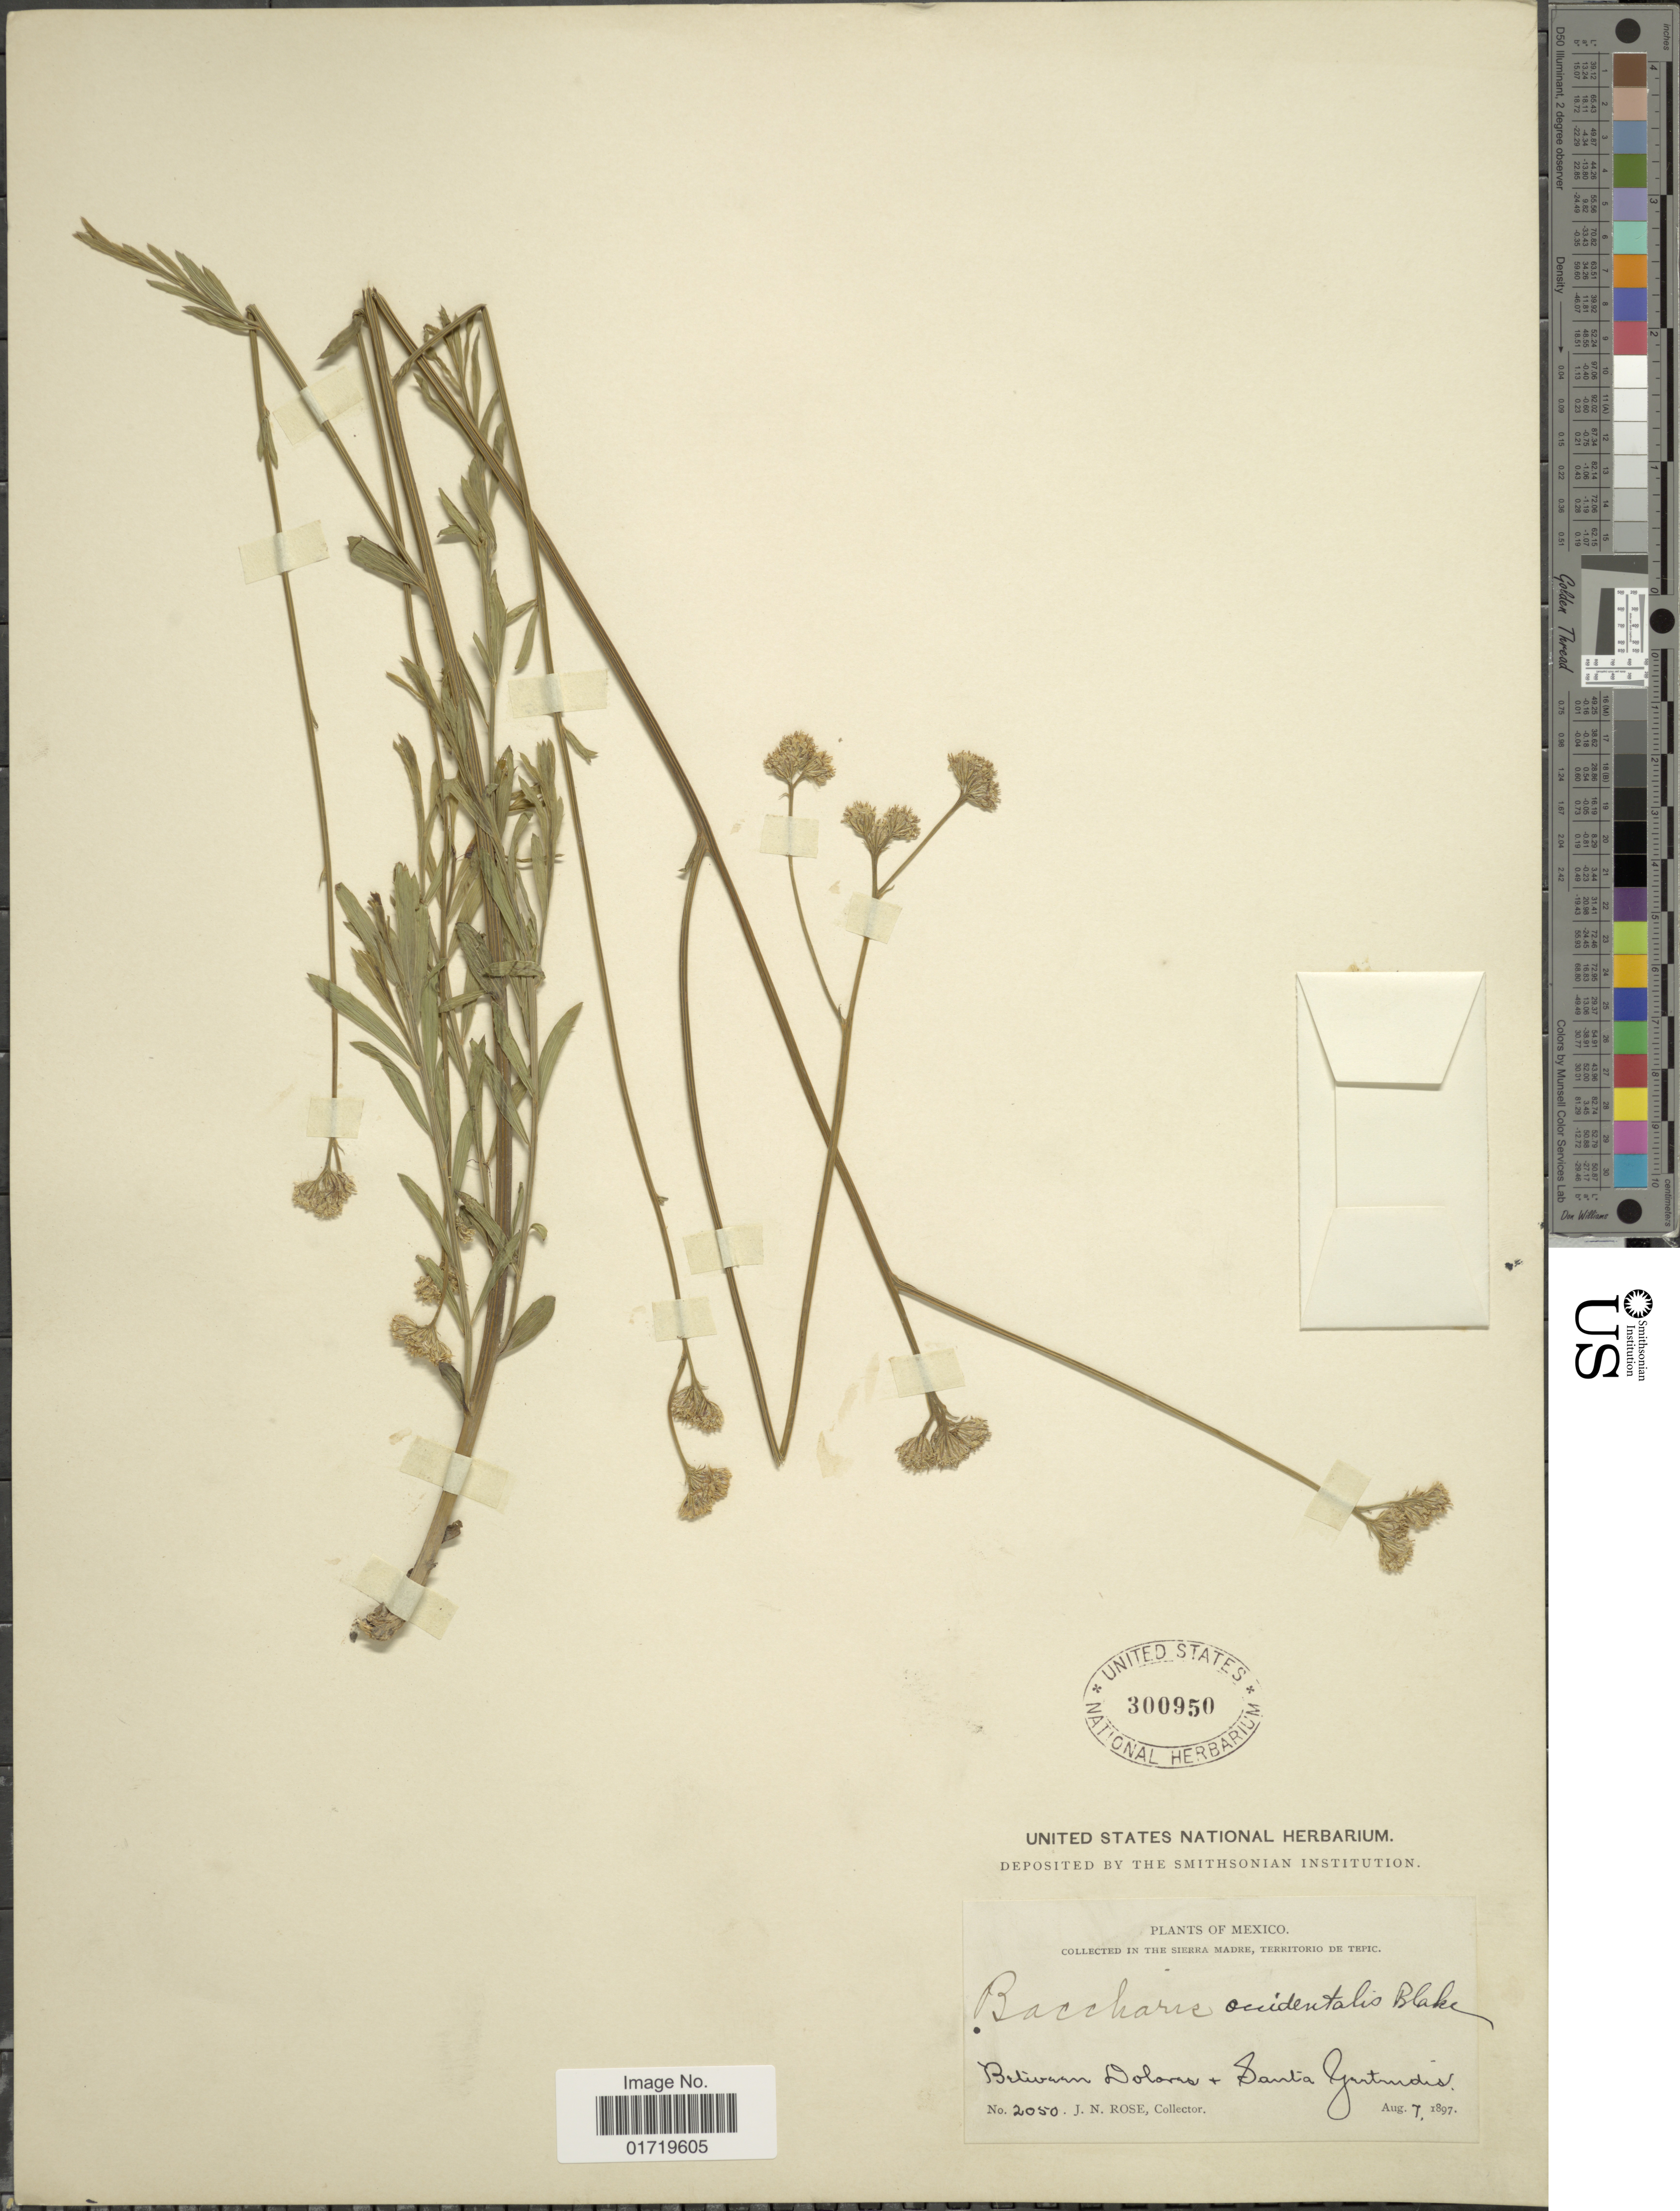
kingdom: Plantae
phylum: Tracheophyta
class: Magnoliopsida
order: Asterales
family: Asteraceae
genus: Baccharis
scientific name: Baccharis occidentalis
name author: S.F. Blake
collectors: J. N. Rose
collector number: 2050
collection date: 1897-08-07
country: Mexico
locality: In the Sierra Madre, Territorio de Tepic, Between Dolores, Santa Gertrudis.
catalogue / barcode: US 300950